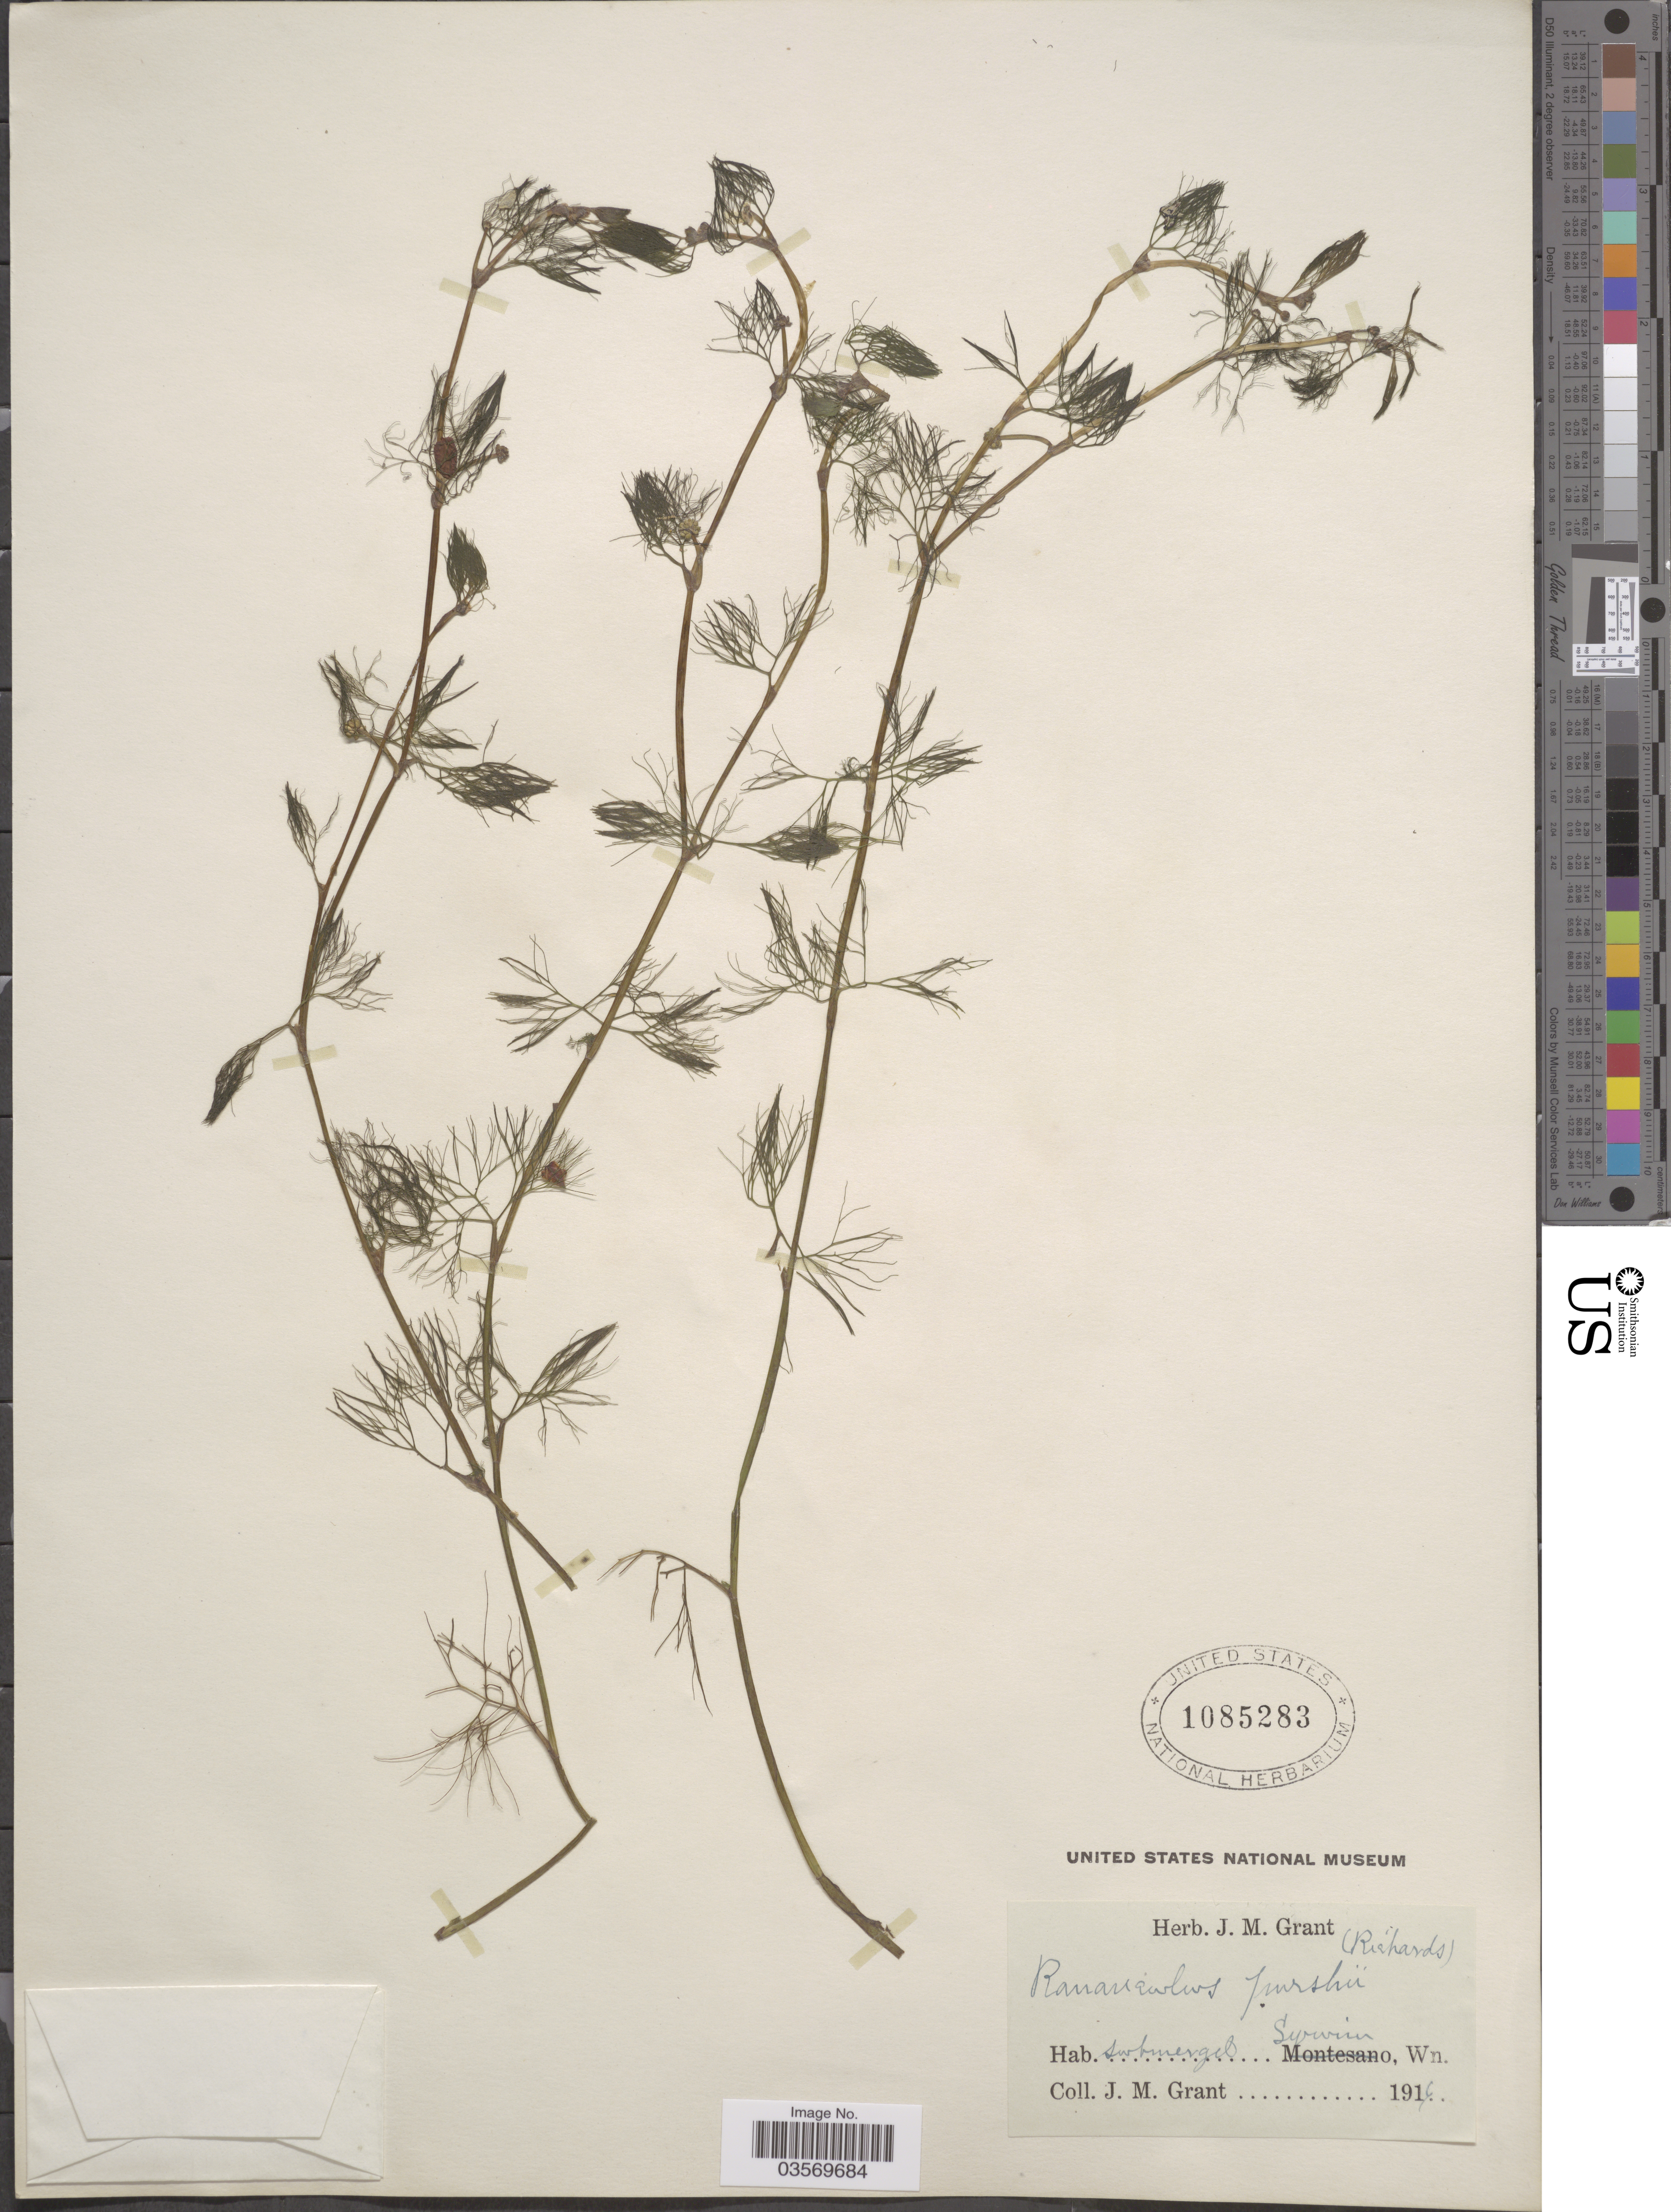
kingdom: Plantae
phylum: Tracheophyta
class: Magnoliopsida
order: Ranunculales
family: Ranunculaceae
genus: Ranunculus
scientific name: Ranunculus trichophyllus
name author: Chaix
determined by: Strong, Mark T., (BOT), Smithsonian Institution - National Museum of Natural History (UNITED STATES)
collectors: J. M. Grant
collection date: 1914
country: United States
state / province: Washington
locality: Sequim, Wn.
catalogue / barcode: US 1085283